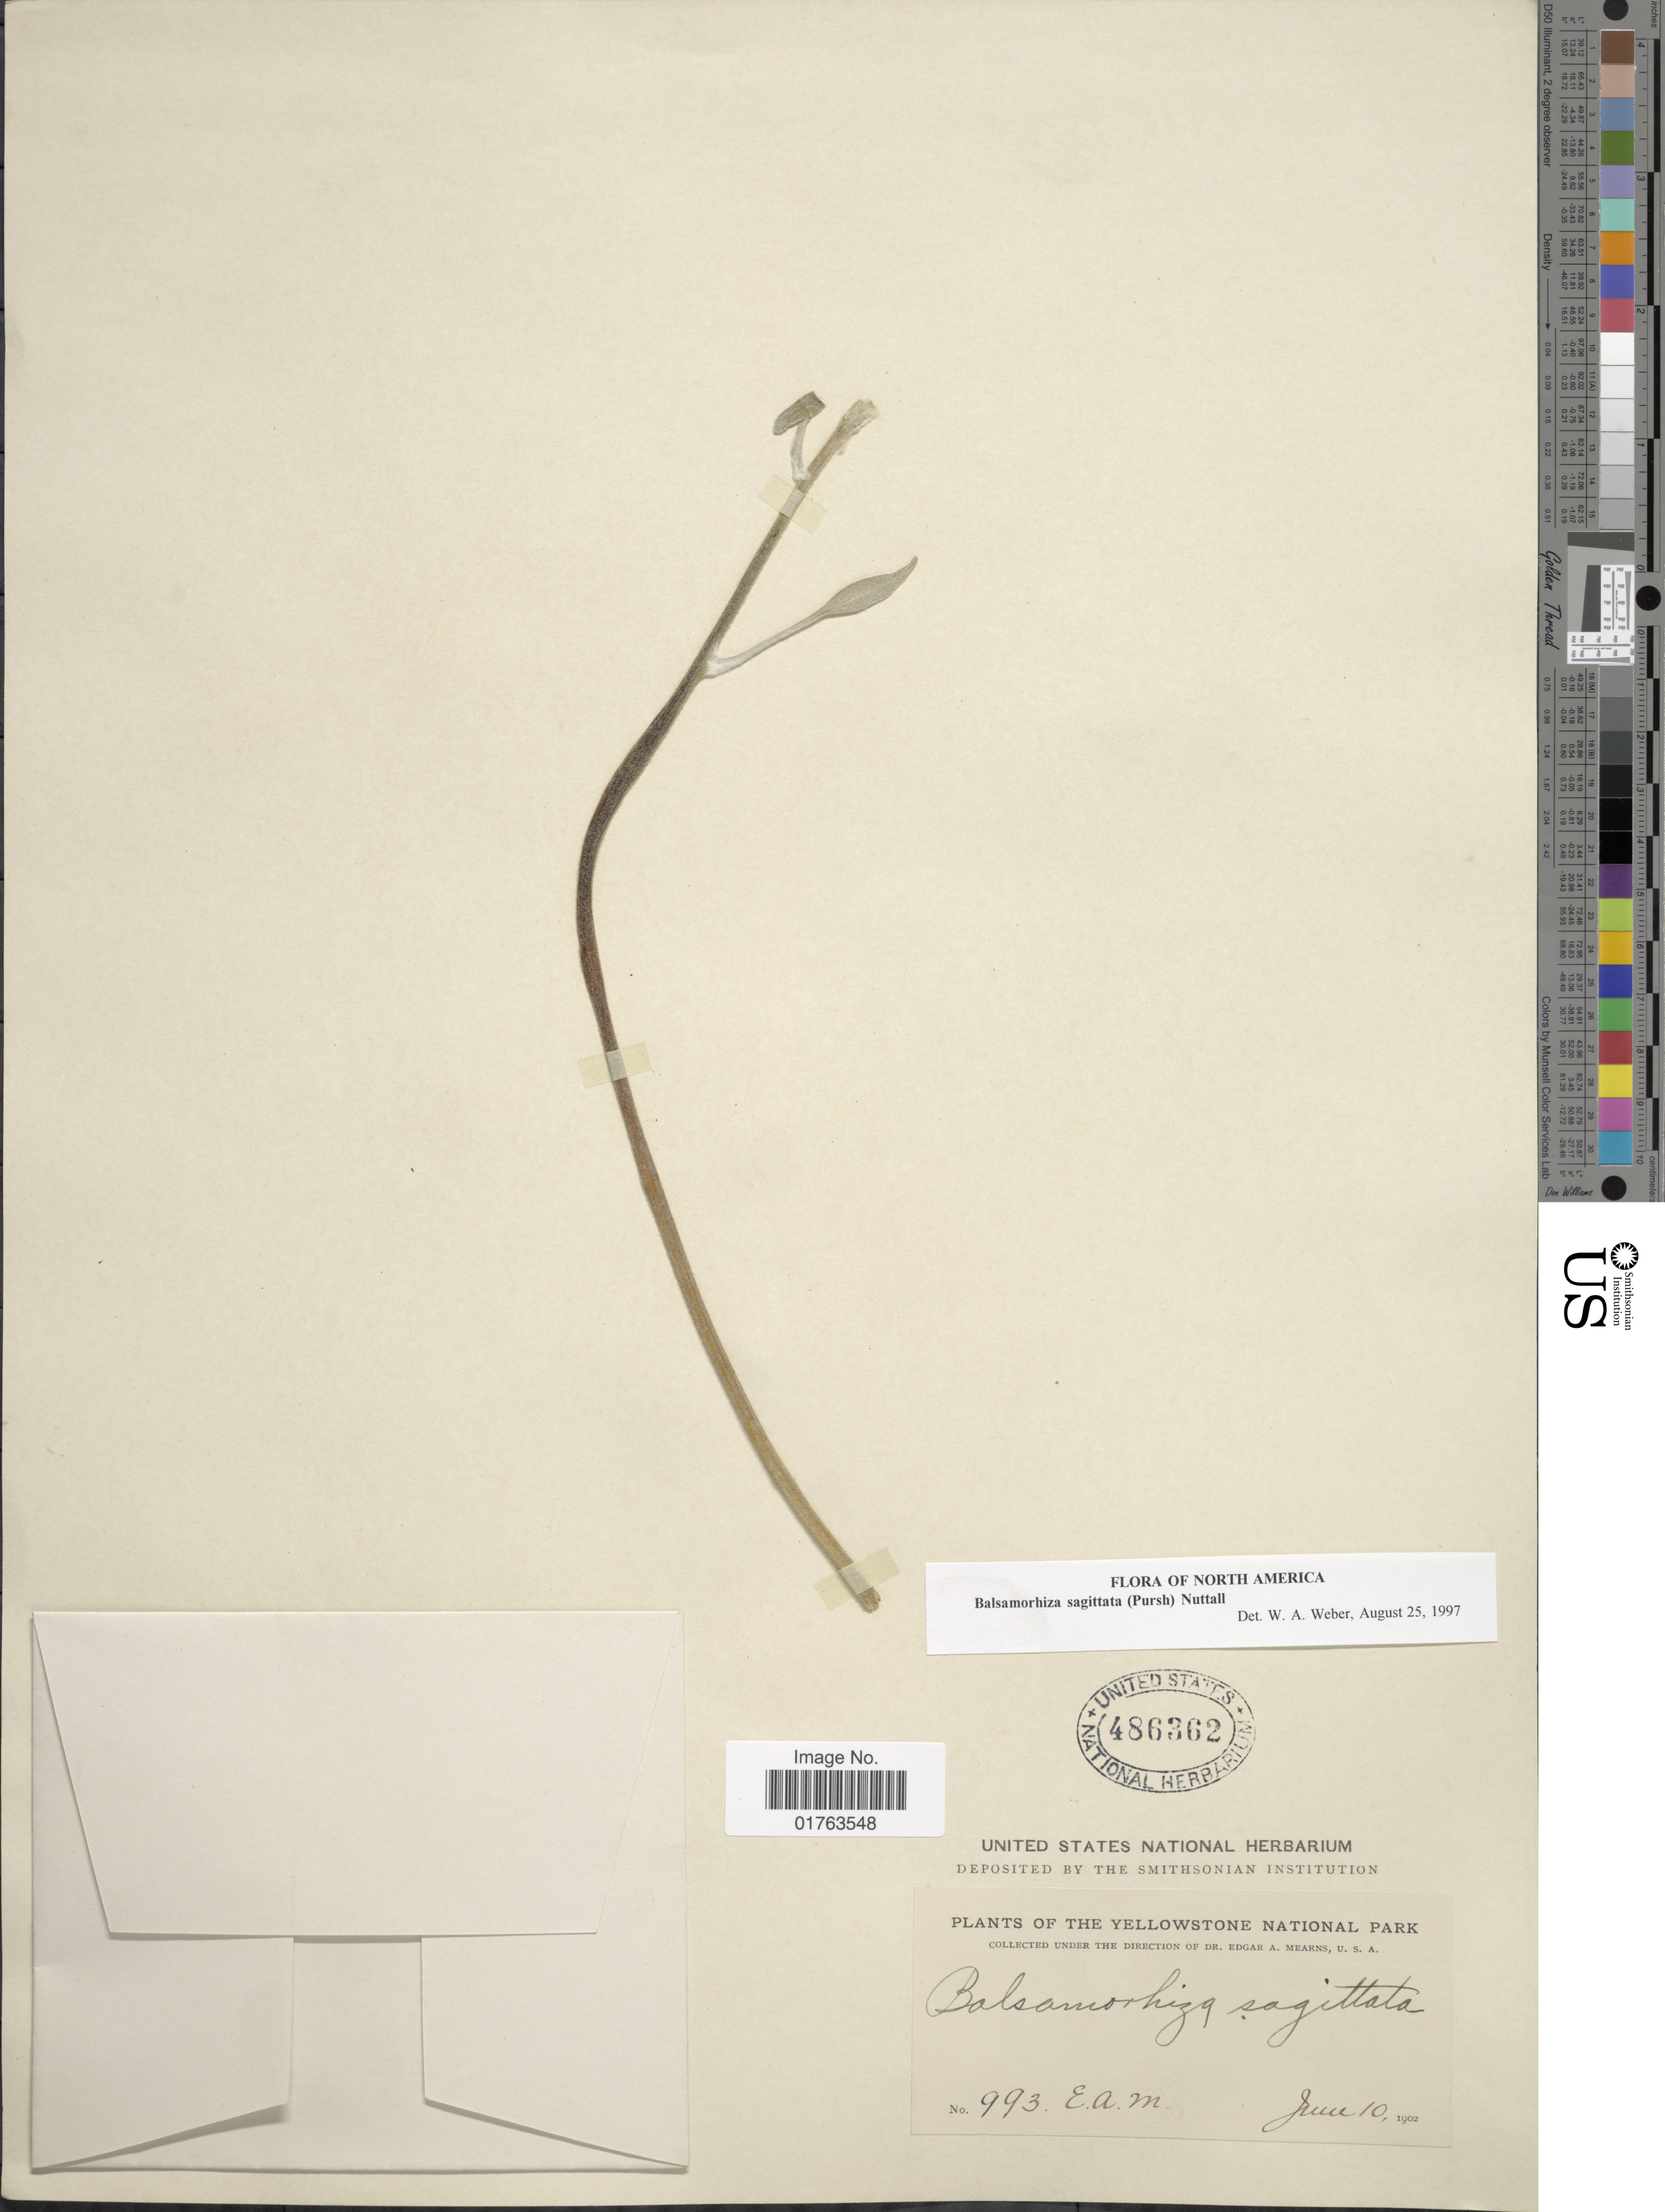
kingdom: Plantae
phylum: Tracheophyta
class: Magnoliopsida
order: Asterales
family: Asteraceae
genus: Balsamorhiza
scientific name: Balsamorhiza sagittata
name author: (Pursh) Nutt.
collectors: E. A. Mearns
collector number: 993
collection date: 1902-06-10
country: United States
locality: The Yellowstone National Park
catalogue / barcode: US 486362